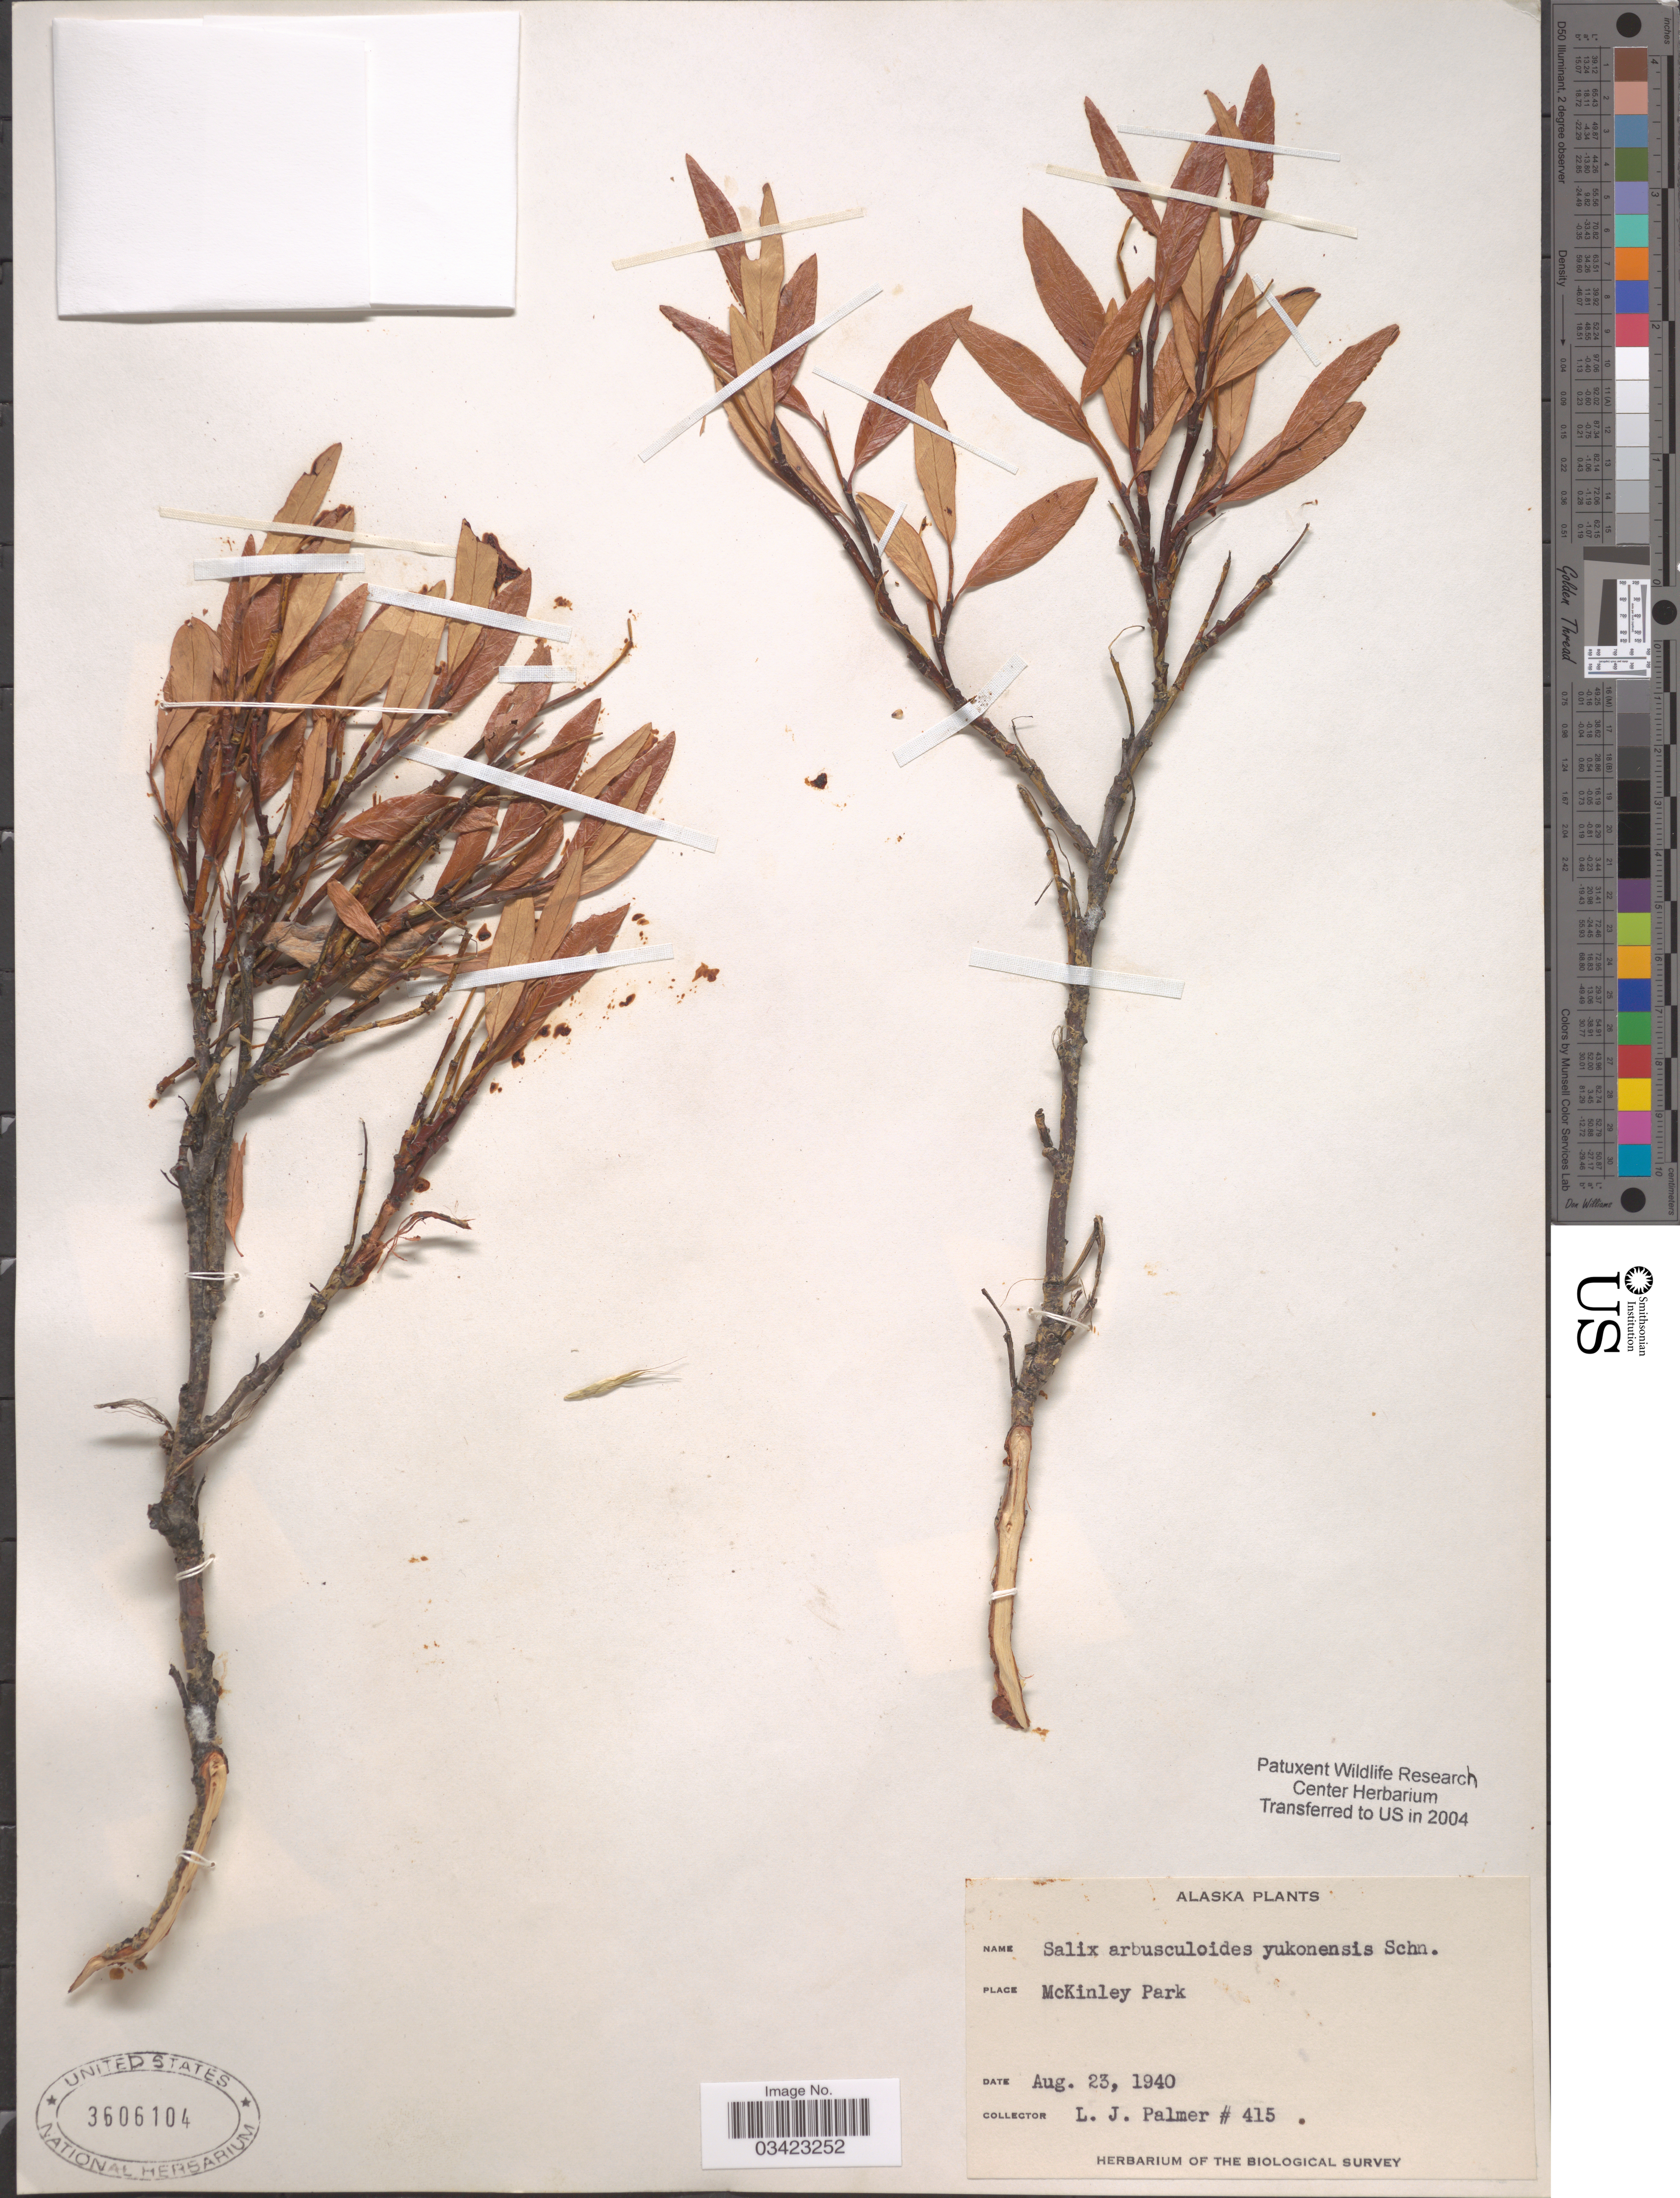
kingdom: Plantae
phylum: Tracheophyta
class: Magnoliopsida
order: Malpighiales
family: Salicaceae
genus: Salix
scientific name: Salix arbusculoides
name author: Andersson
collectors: L. J. Palmer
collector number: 415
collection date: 1940-08-23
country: United States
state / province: Alaska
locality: McKinley Park.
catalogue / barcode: US 3606104